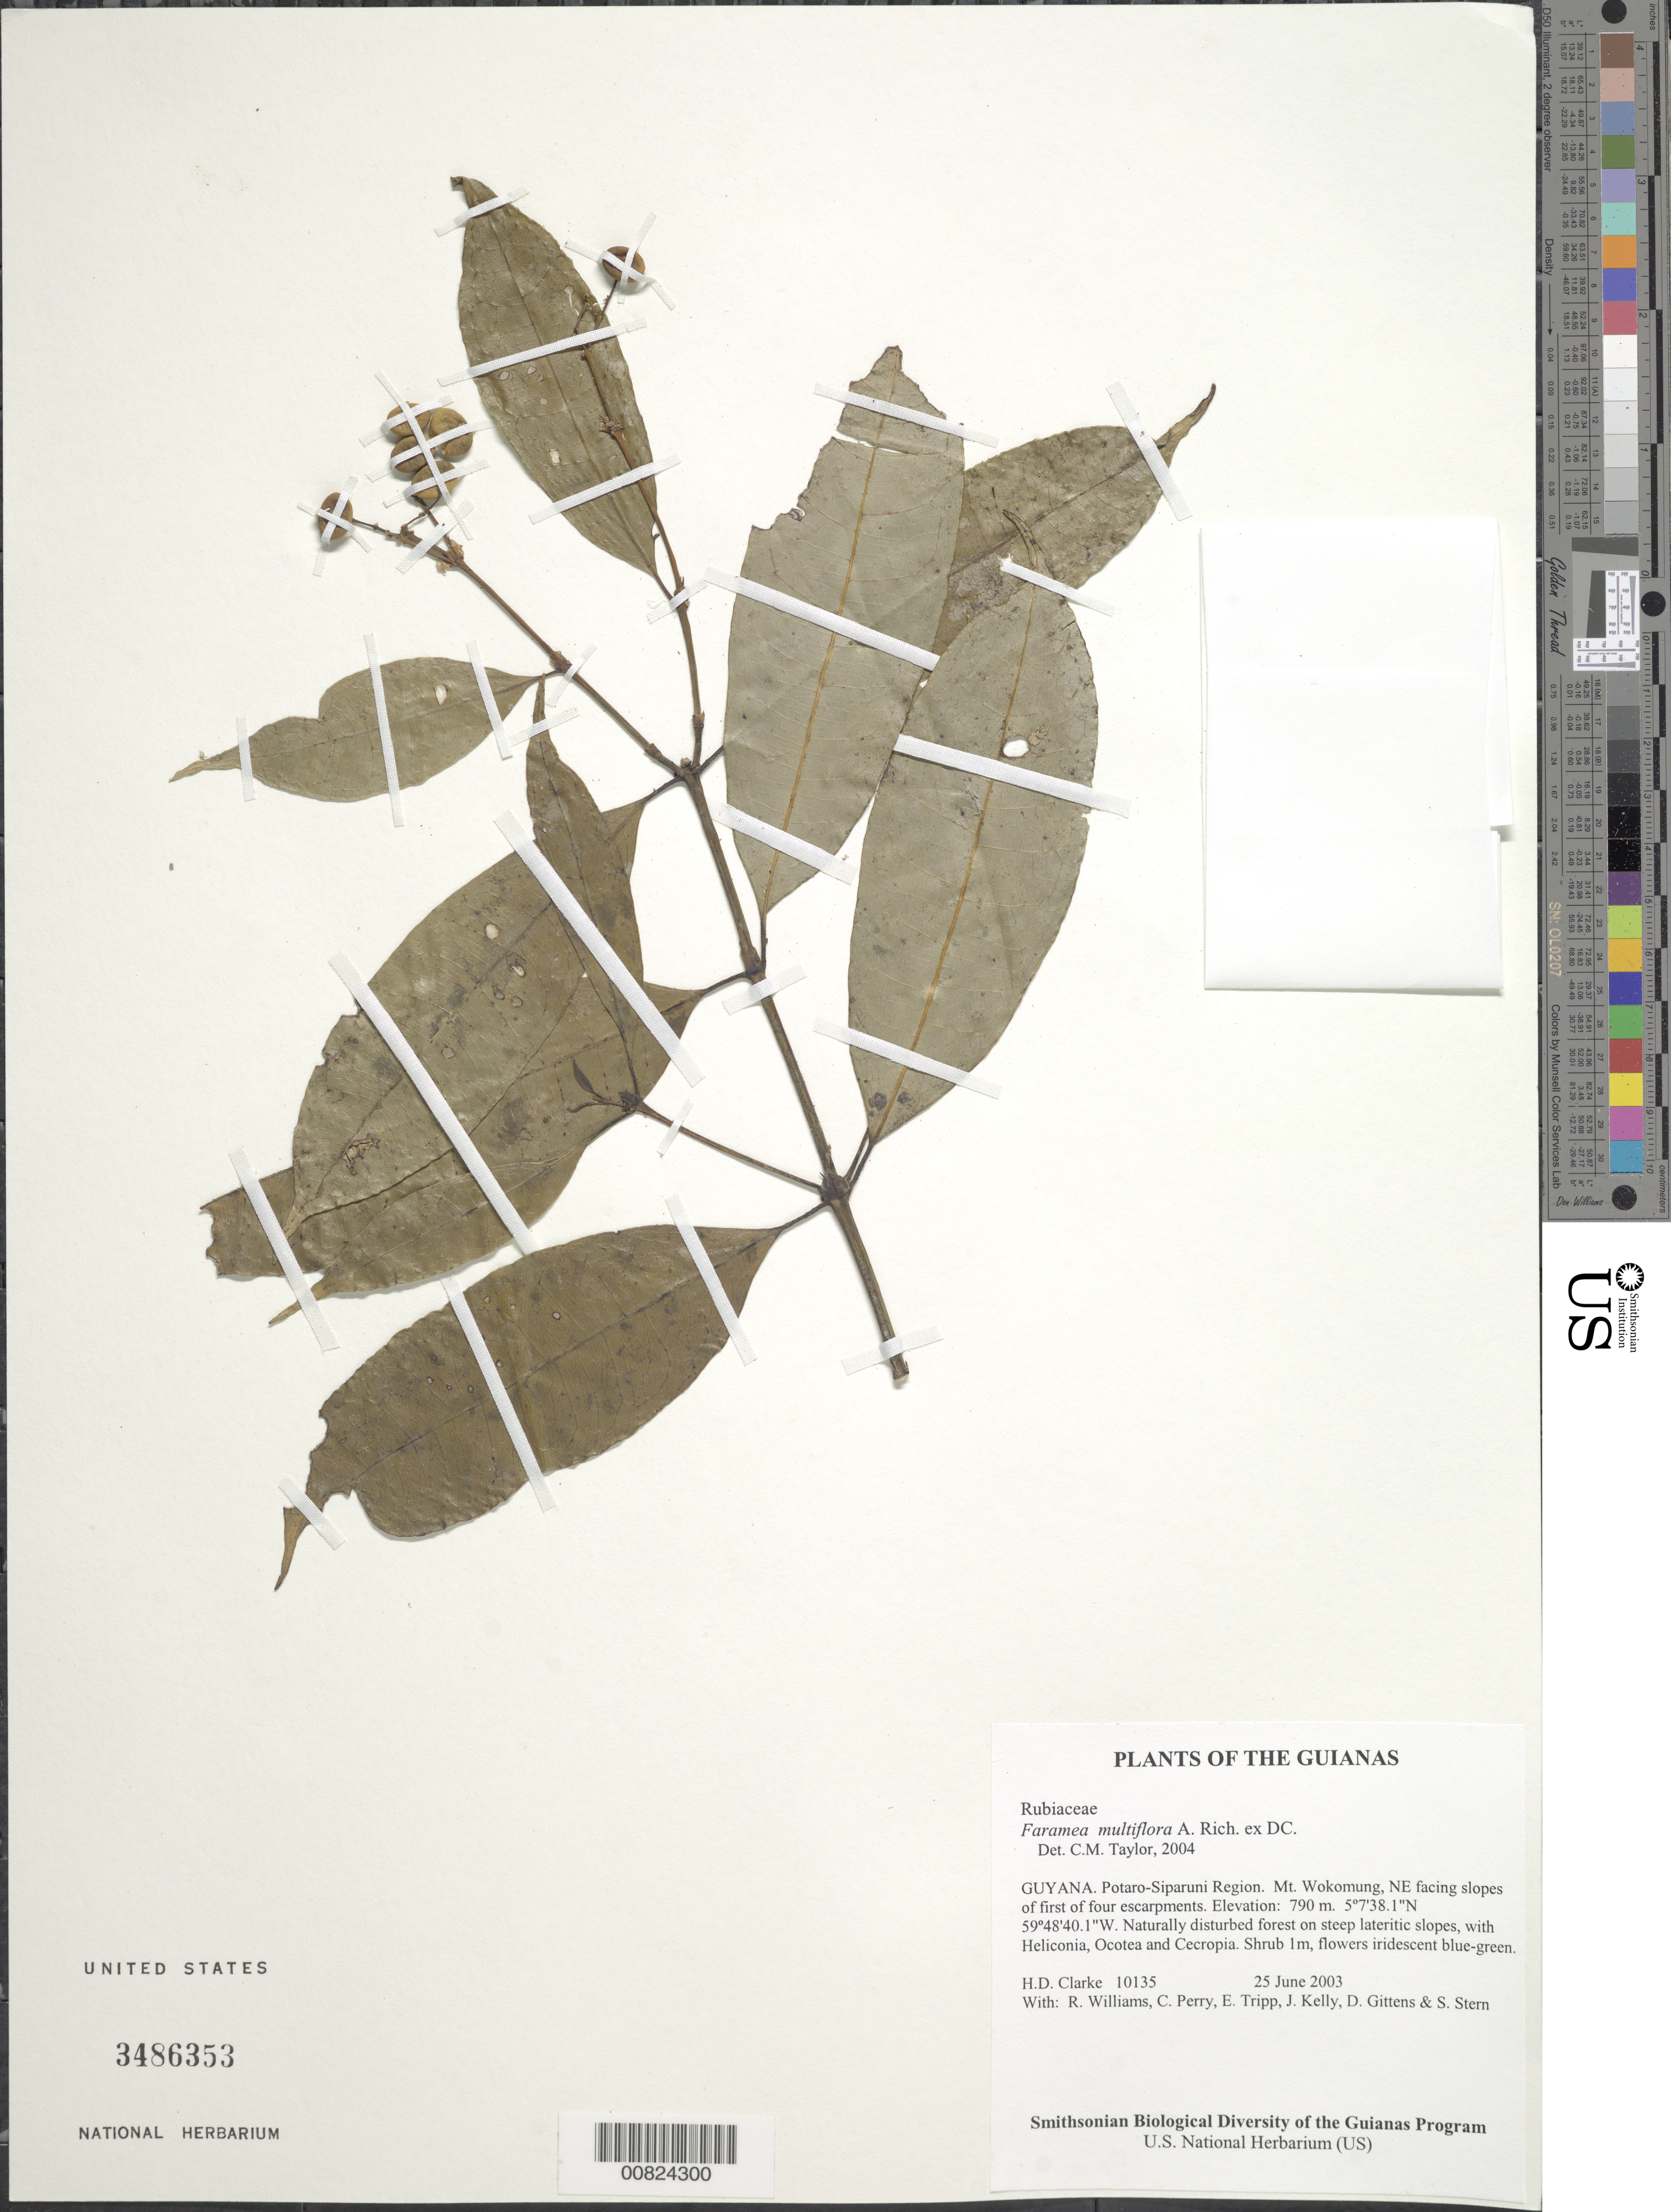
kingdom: Plantae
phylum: Tracheophyta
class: Magnoliopsida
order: Gentianales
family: Rubiaceae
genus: Faramea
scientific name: Faramea multiflora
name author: A. Rich. ex DC.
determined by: Taylor, Charlotte M.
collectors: H. D. Clarke, R. Williams, C. Perry, E. Tripp, J. Kelly, D. Gittens & S. R. Stern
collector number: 10135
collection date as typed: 25 June 2003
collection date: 2003-06-25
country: Guyana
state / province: Potaro-Siparuni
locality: Mt. Wokomung, NE facing slopes of first of four escarpments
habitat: Naturally disturbed forest on steep lateritic slopes, with Heliconia, Ocotea and Cecropia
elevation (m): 790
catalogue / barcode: US 3486353